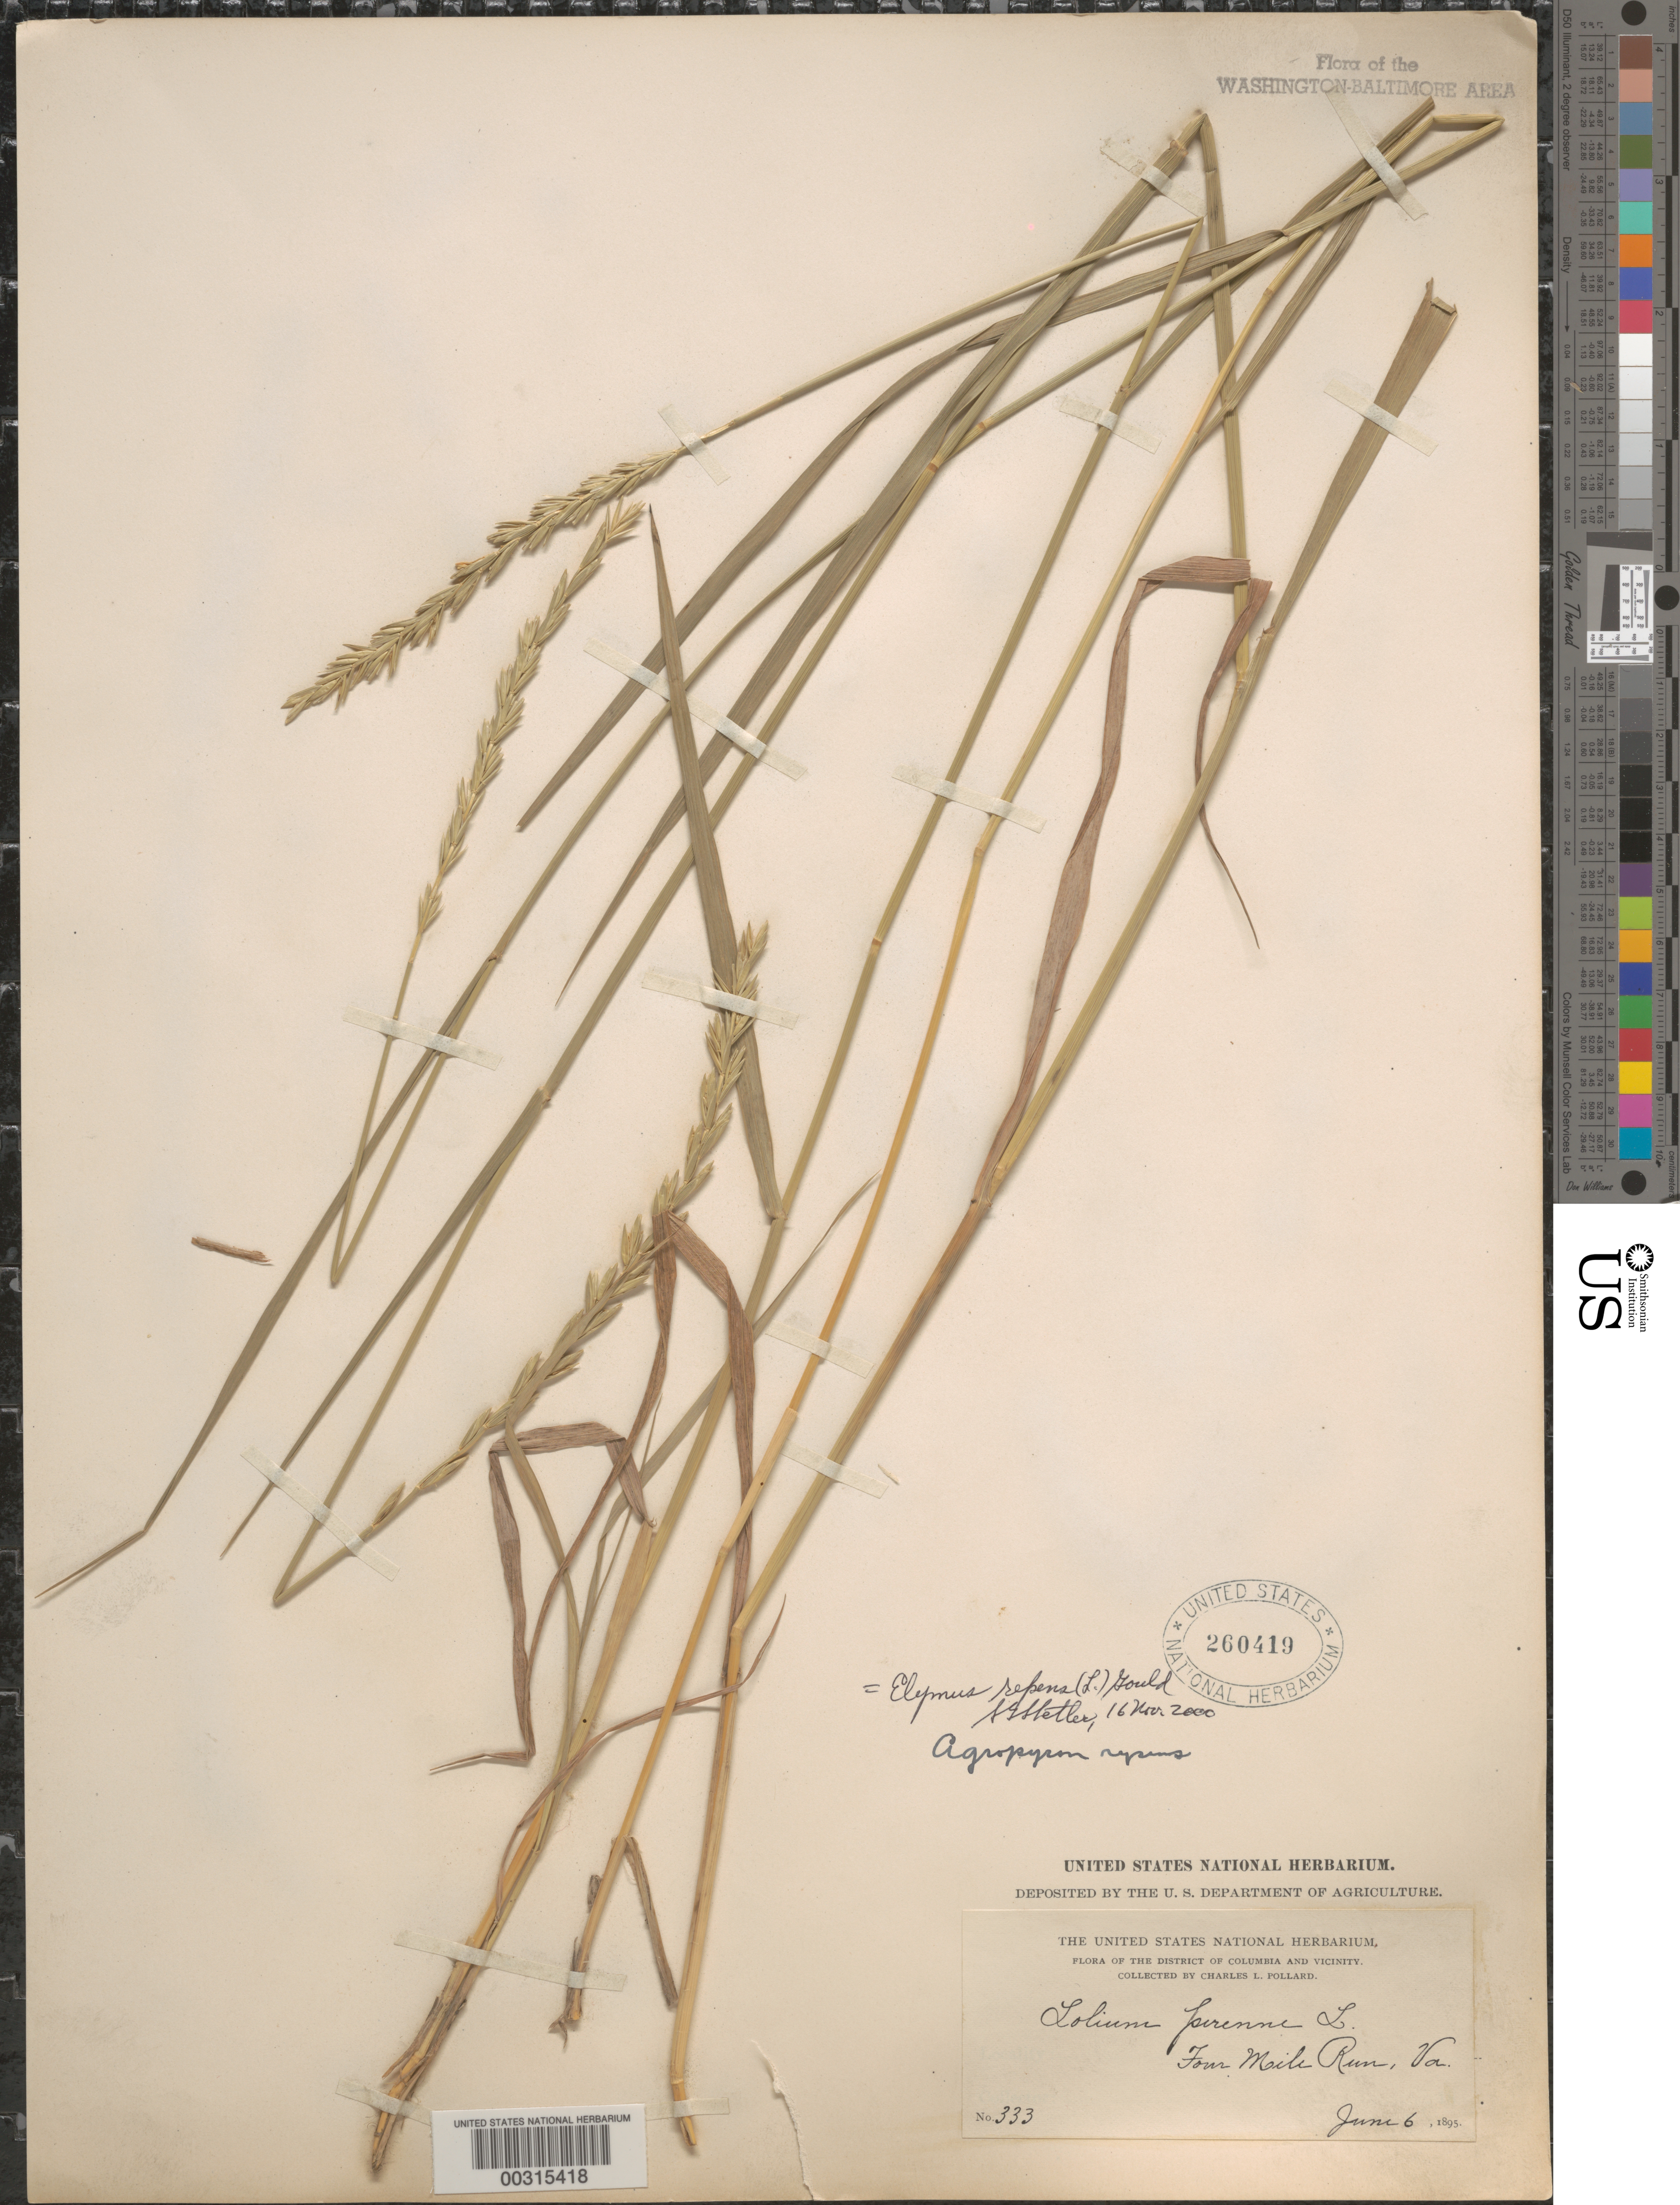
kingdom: Plantae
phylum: Tracheophyta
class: Liliopsida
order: Poales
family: Poaceae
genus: Elymus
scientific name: Elymus repens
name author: (L.) Gould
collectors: C. L. Pollard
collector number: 333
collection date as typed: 06 Jun 1895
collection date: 1895-06-06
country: United States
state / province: Virginia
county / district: Arlington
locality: Four Mile Run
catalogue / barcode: US 260419